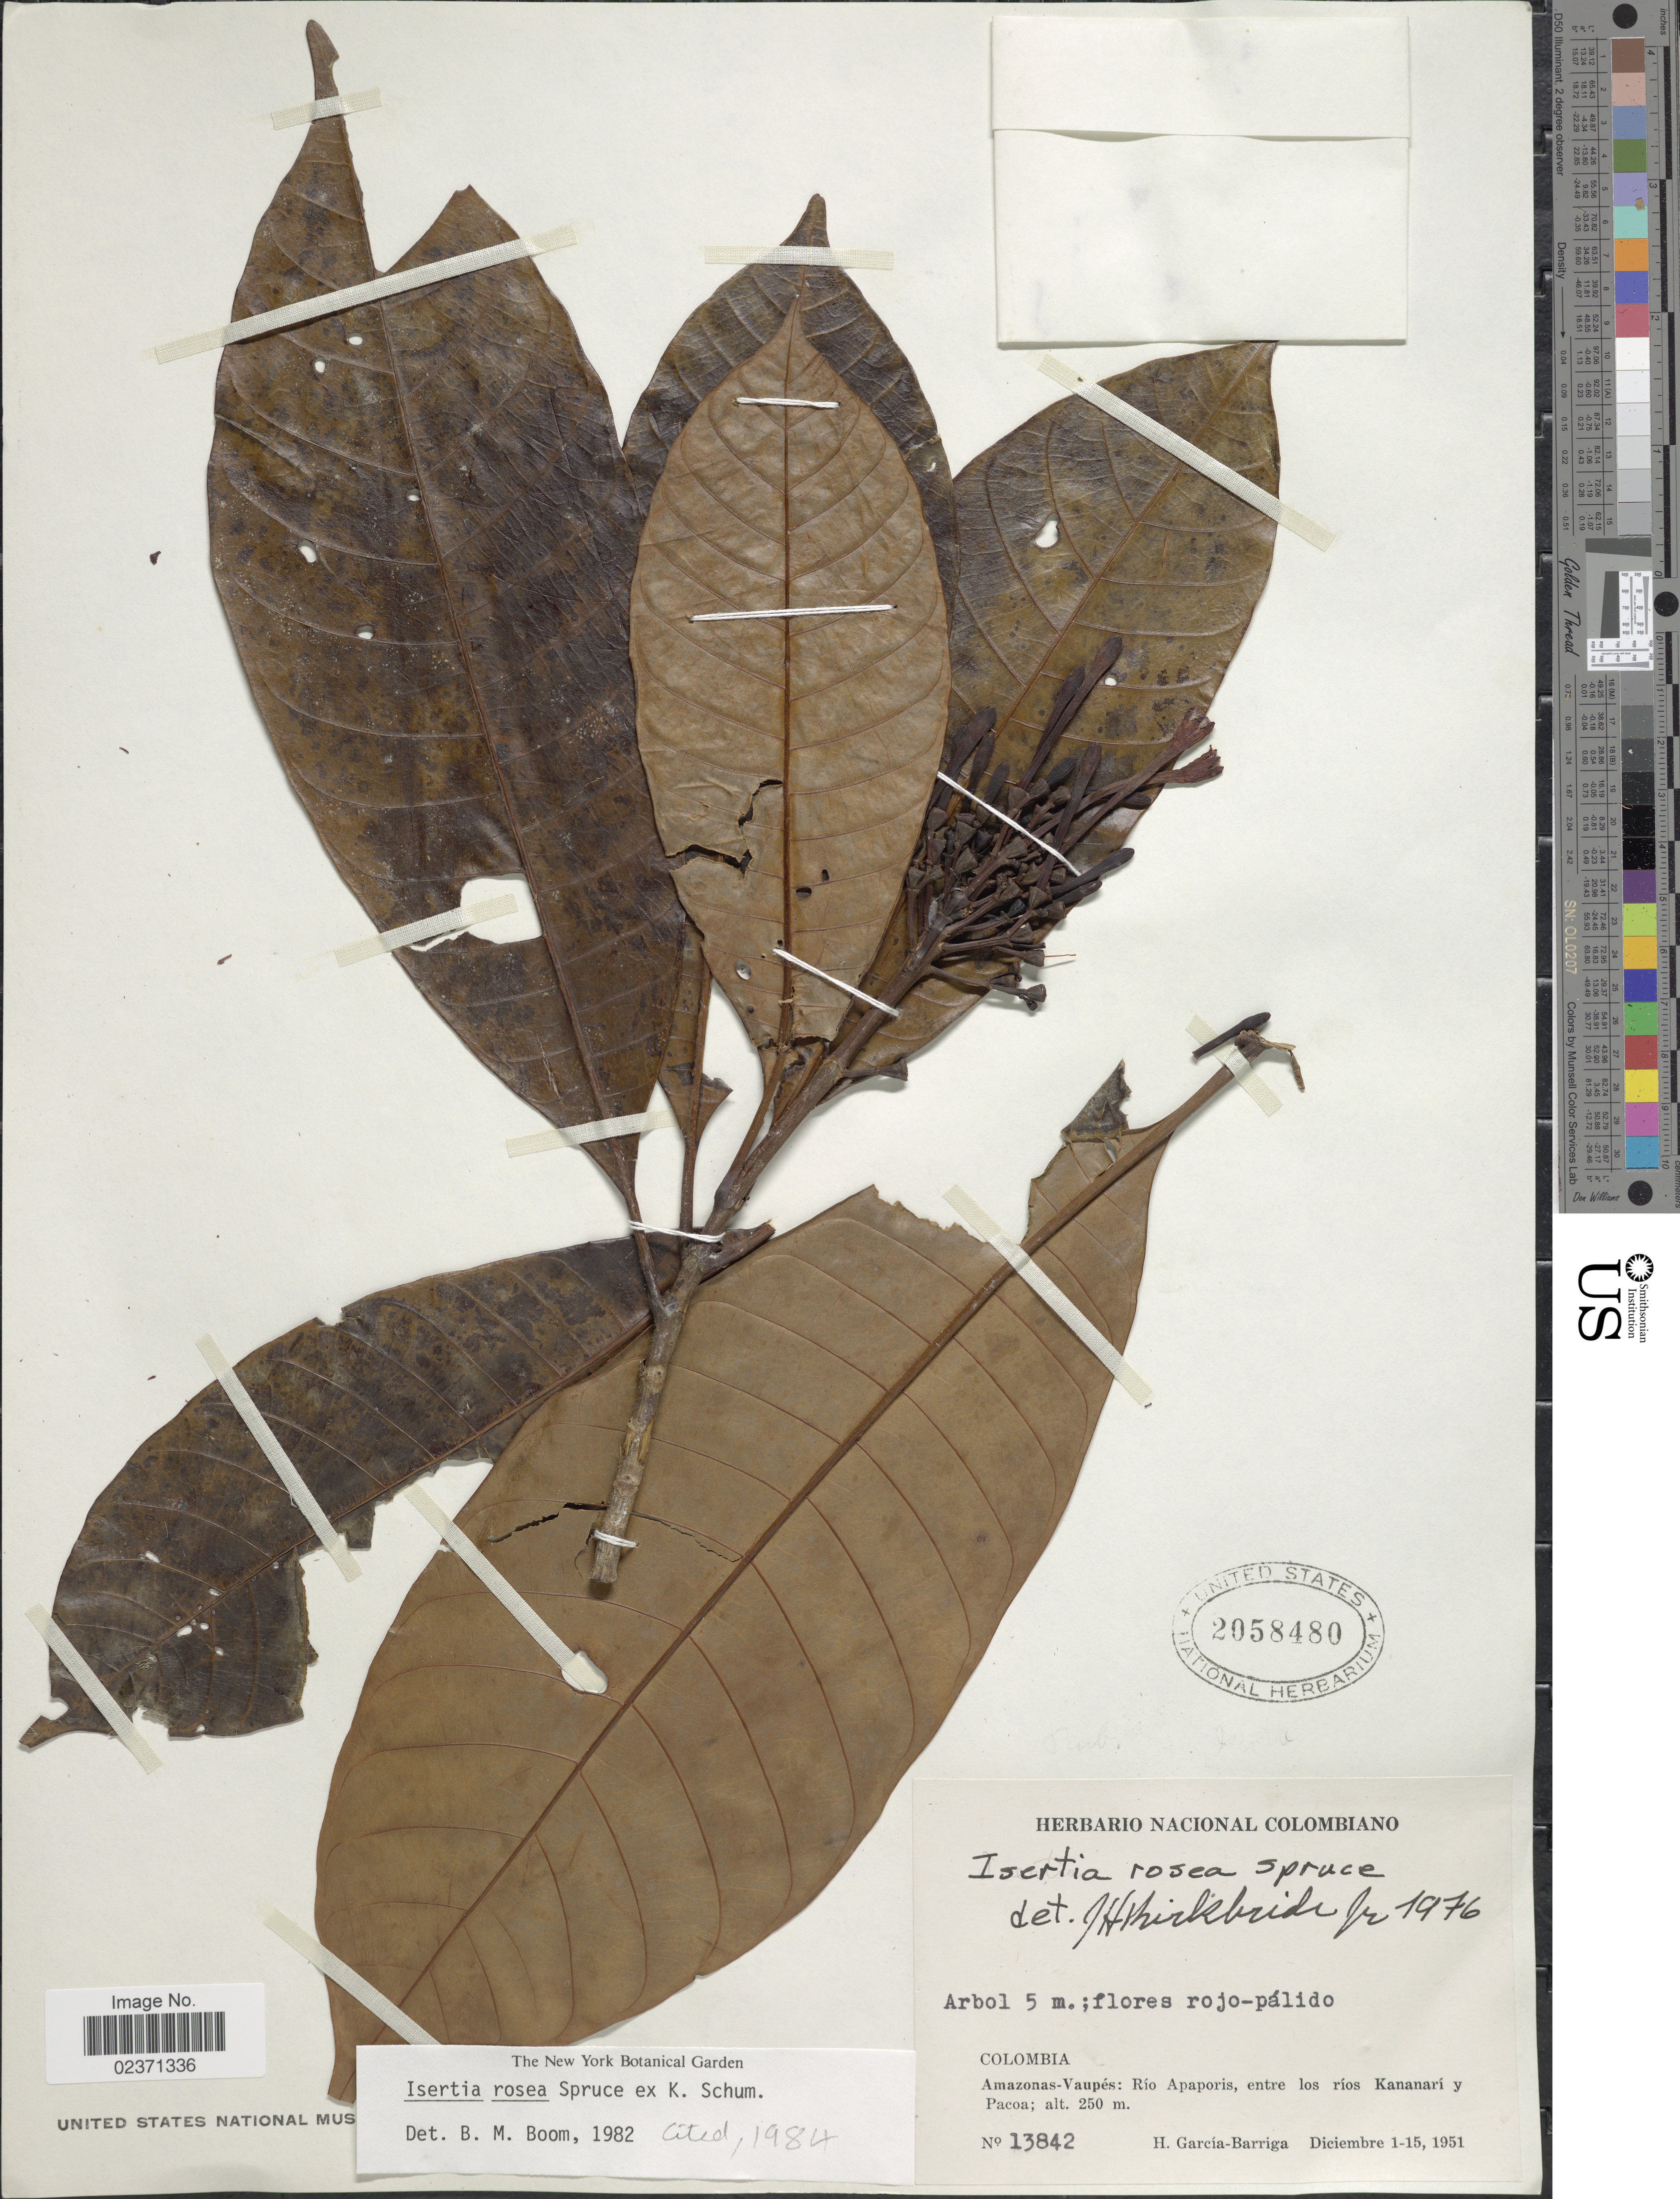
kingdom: Plantae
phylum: Tracheophyta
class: Magnoliopsida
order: Gentianales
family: Rubiaceae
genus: Isertia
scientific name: Isertia rosea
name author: Spruce ex K. Schum.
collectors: H. García Barriga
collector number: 13842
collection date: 1951-12-01/1951-12-15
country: Colombia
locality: Amazonas- Vaupes: Rio Apaporis, entre los rios Kananari y Pacoa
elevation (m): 250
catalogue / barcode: US 2058480